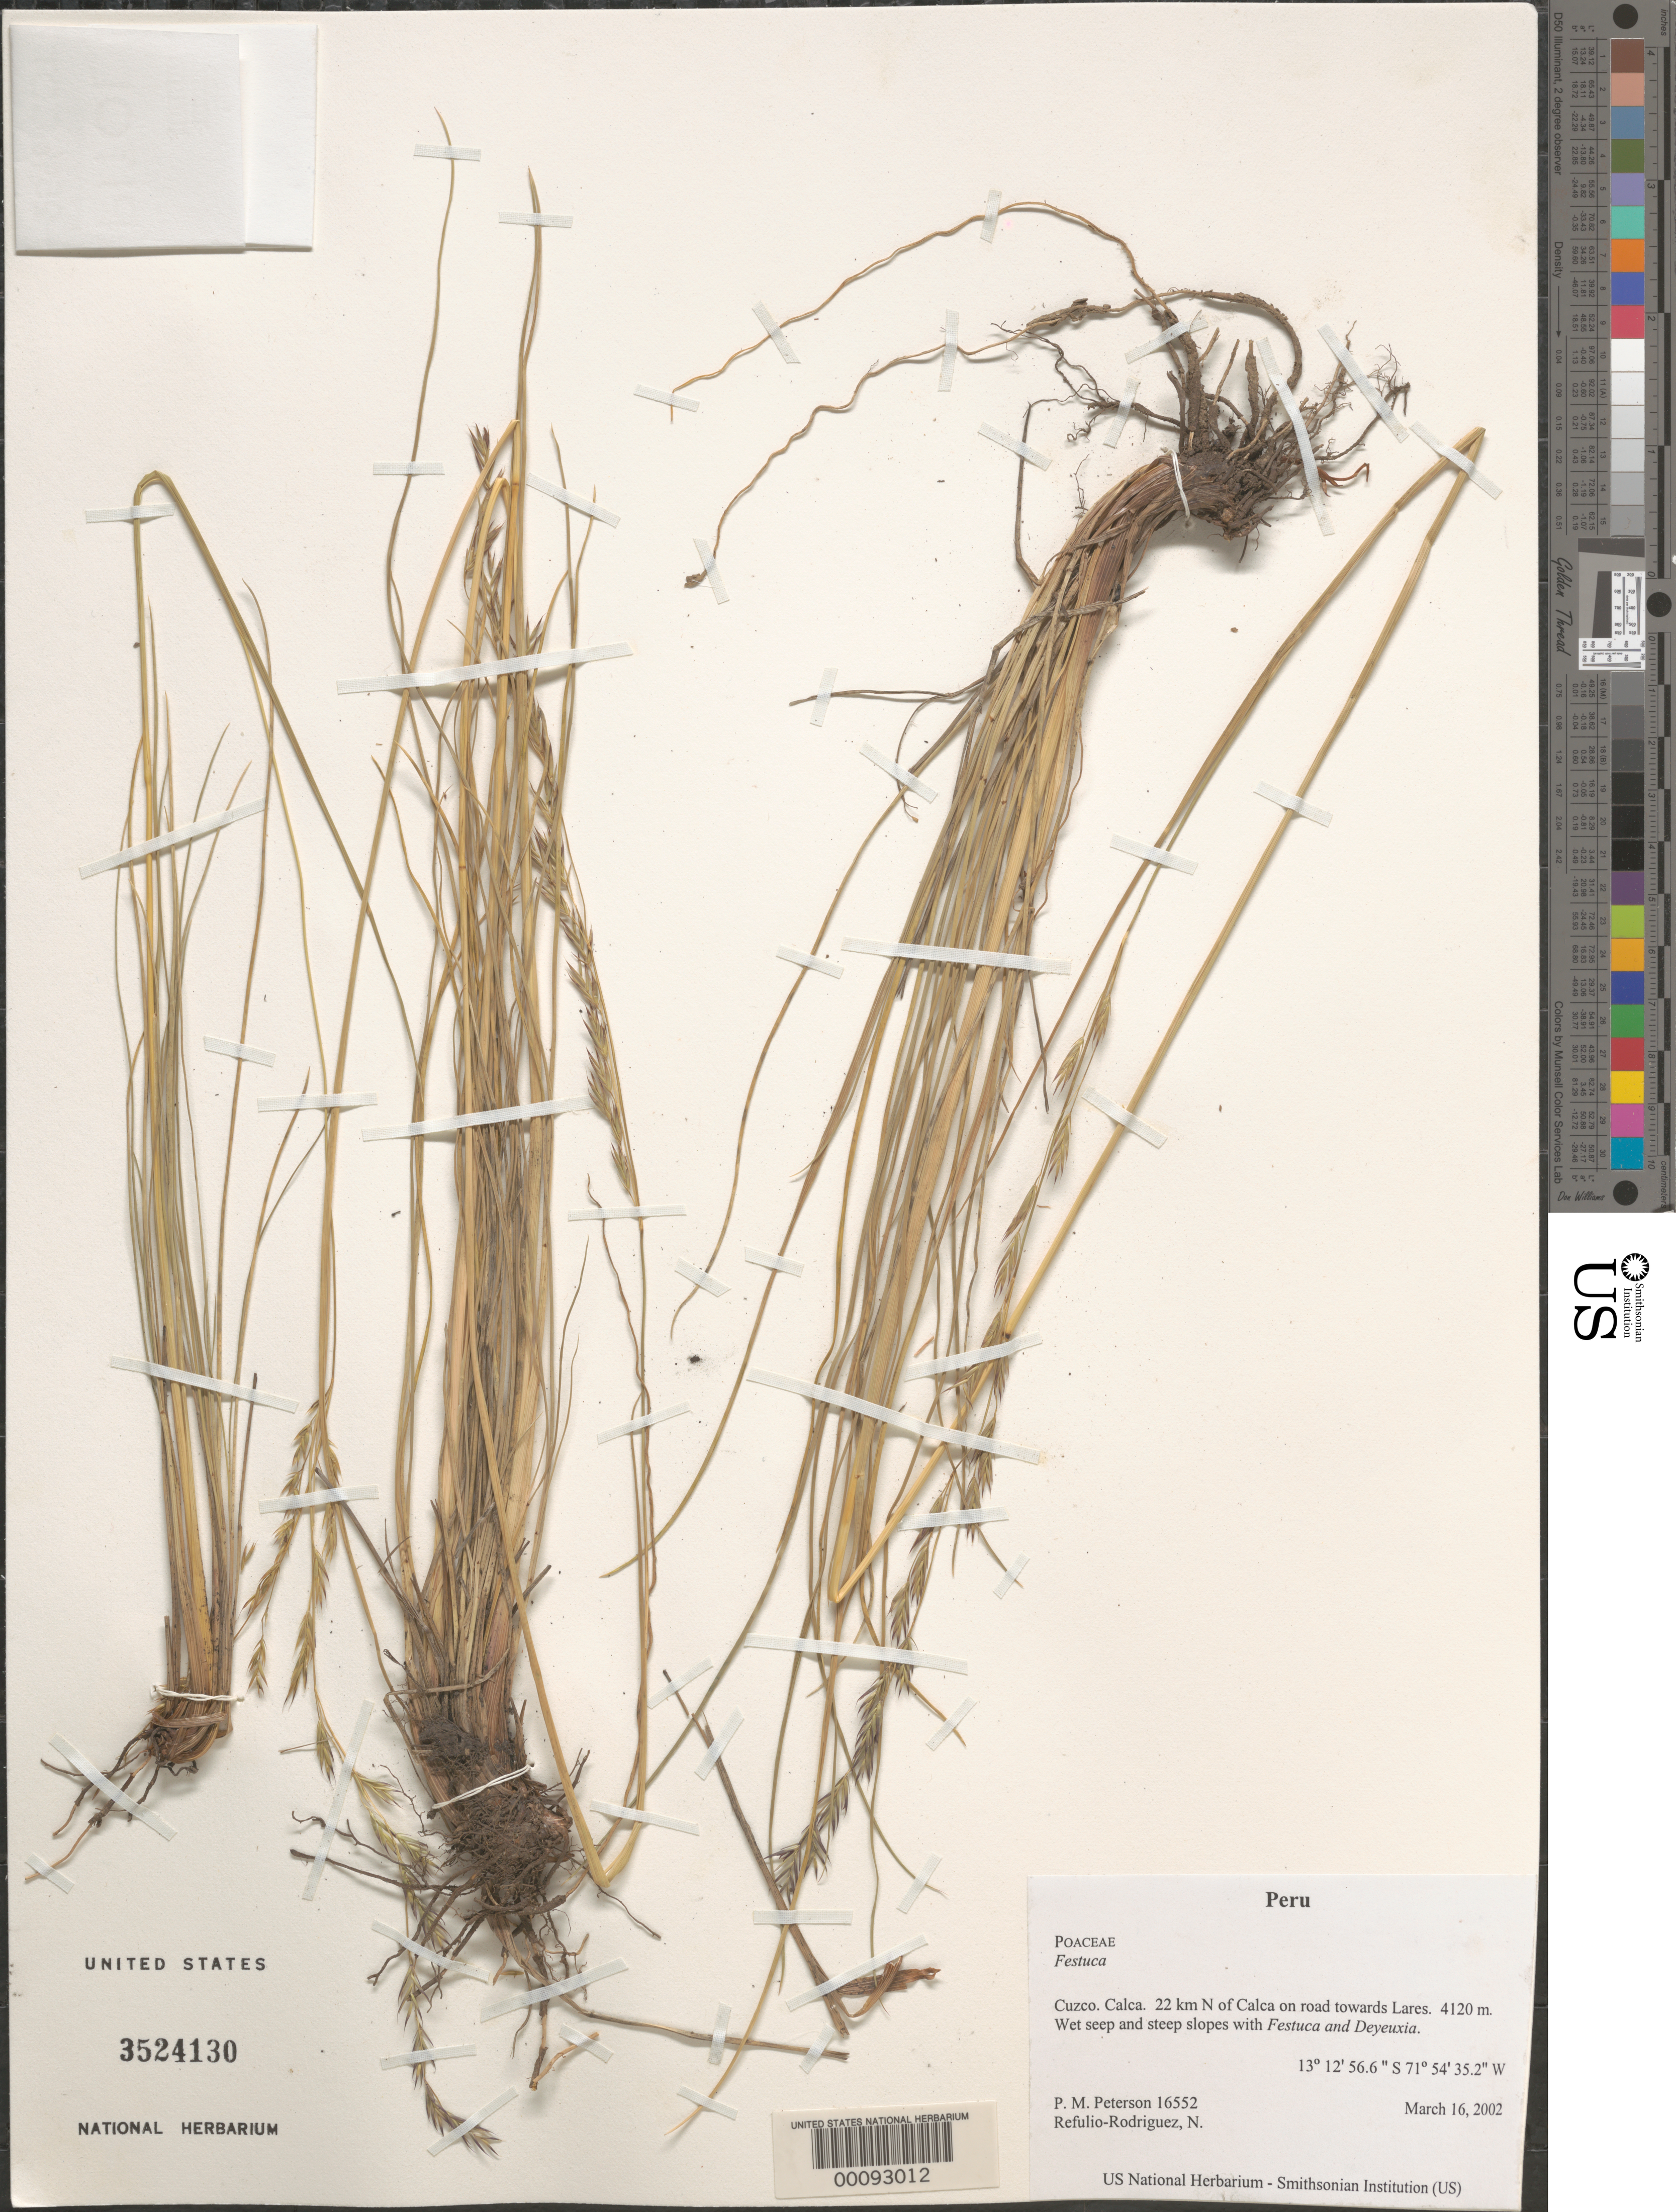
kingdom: Plantae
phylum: Tracheophyta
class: Liliopsida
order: Poales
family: Poaceae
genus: Festuca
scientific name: Festuca sp.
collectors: P. M. Peterson & N. Refulio-Rodríguez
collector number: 16552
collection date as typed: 16 Mar 2002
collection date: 2002-03-16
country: Peru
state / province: Cusco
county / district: Calca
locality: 22 km N of Calca on road towards Lares.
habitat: Wet seep and steep slopes with ~Festuca and Deyeuxia~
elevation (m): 4120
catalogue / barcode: US 3524130